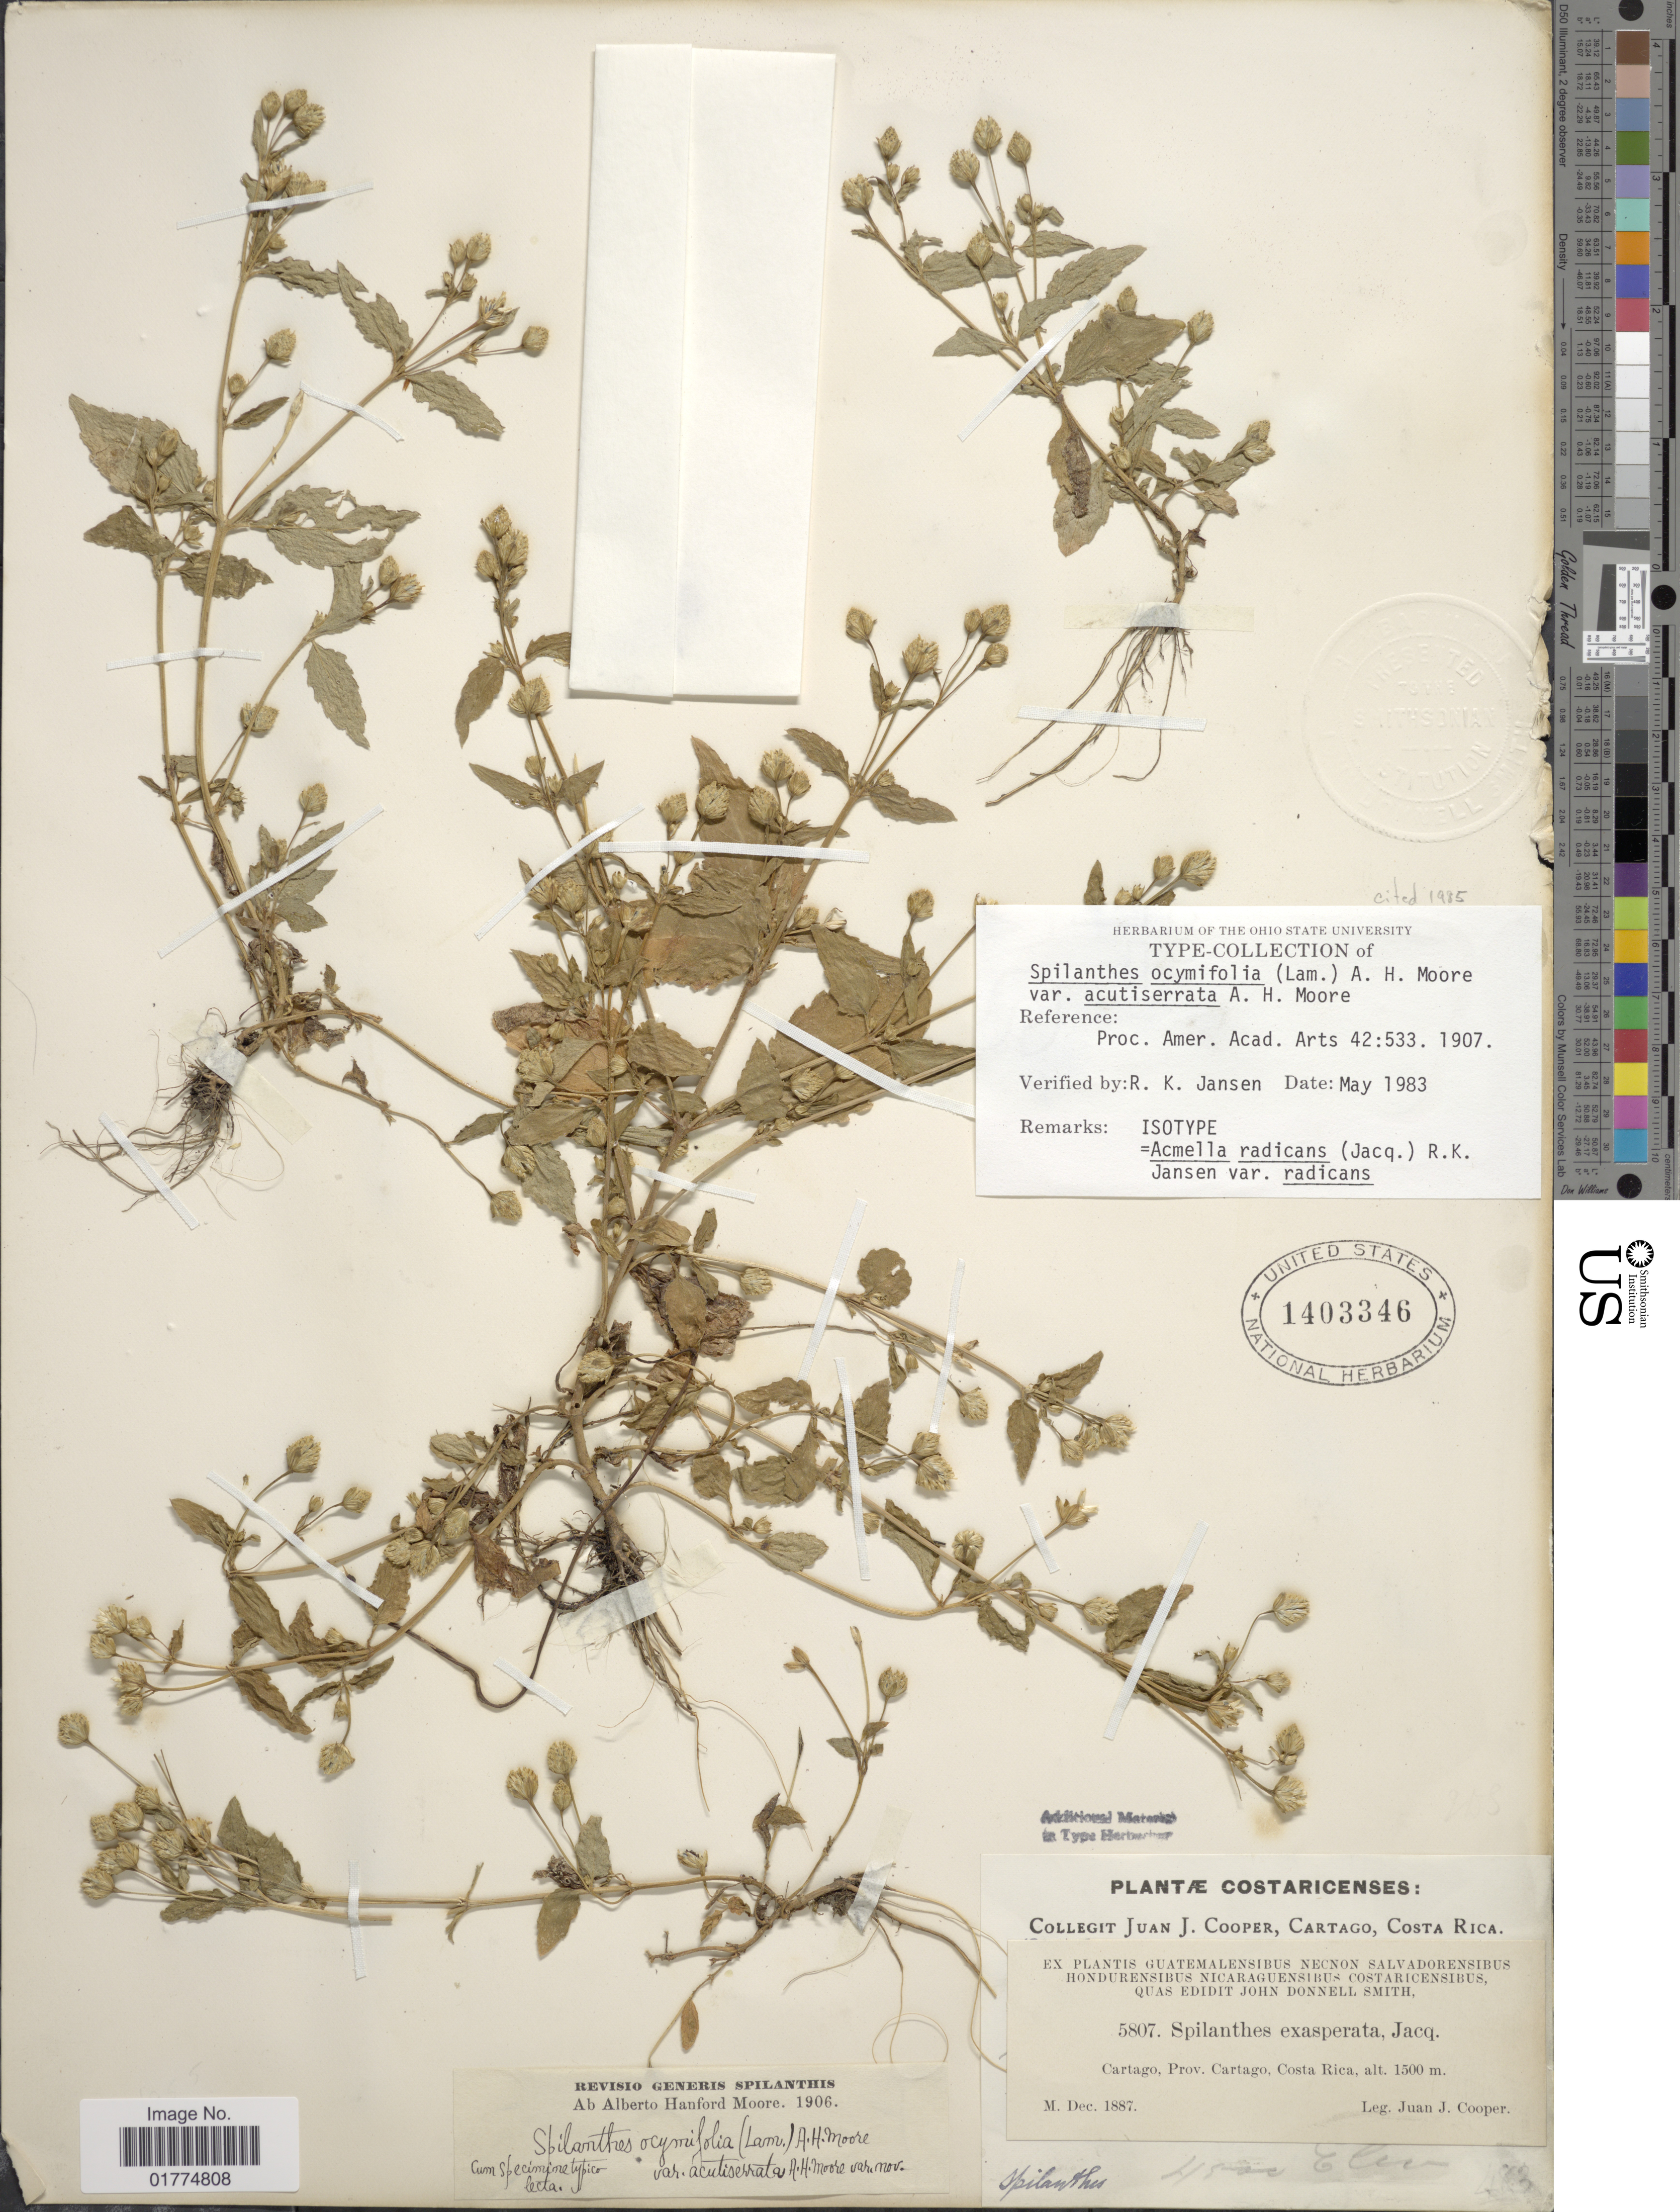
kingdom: Plantae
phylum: Tracheophyta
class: Magnoliopsida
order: Asterales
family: Asteraceae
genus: Acmella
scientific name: Acmella radicans var. radicans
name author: (Jacq.) R.K. Jansen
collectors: J. J. Cooper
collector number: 5807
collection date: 1887-12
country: Costa Rica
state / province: Cartago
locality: Cartago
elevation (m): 1500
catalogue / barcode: US 1403346